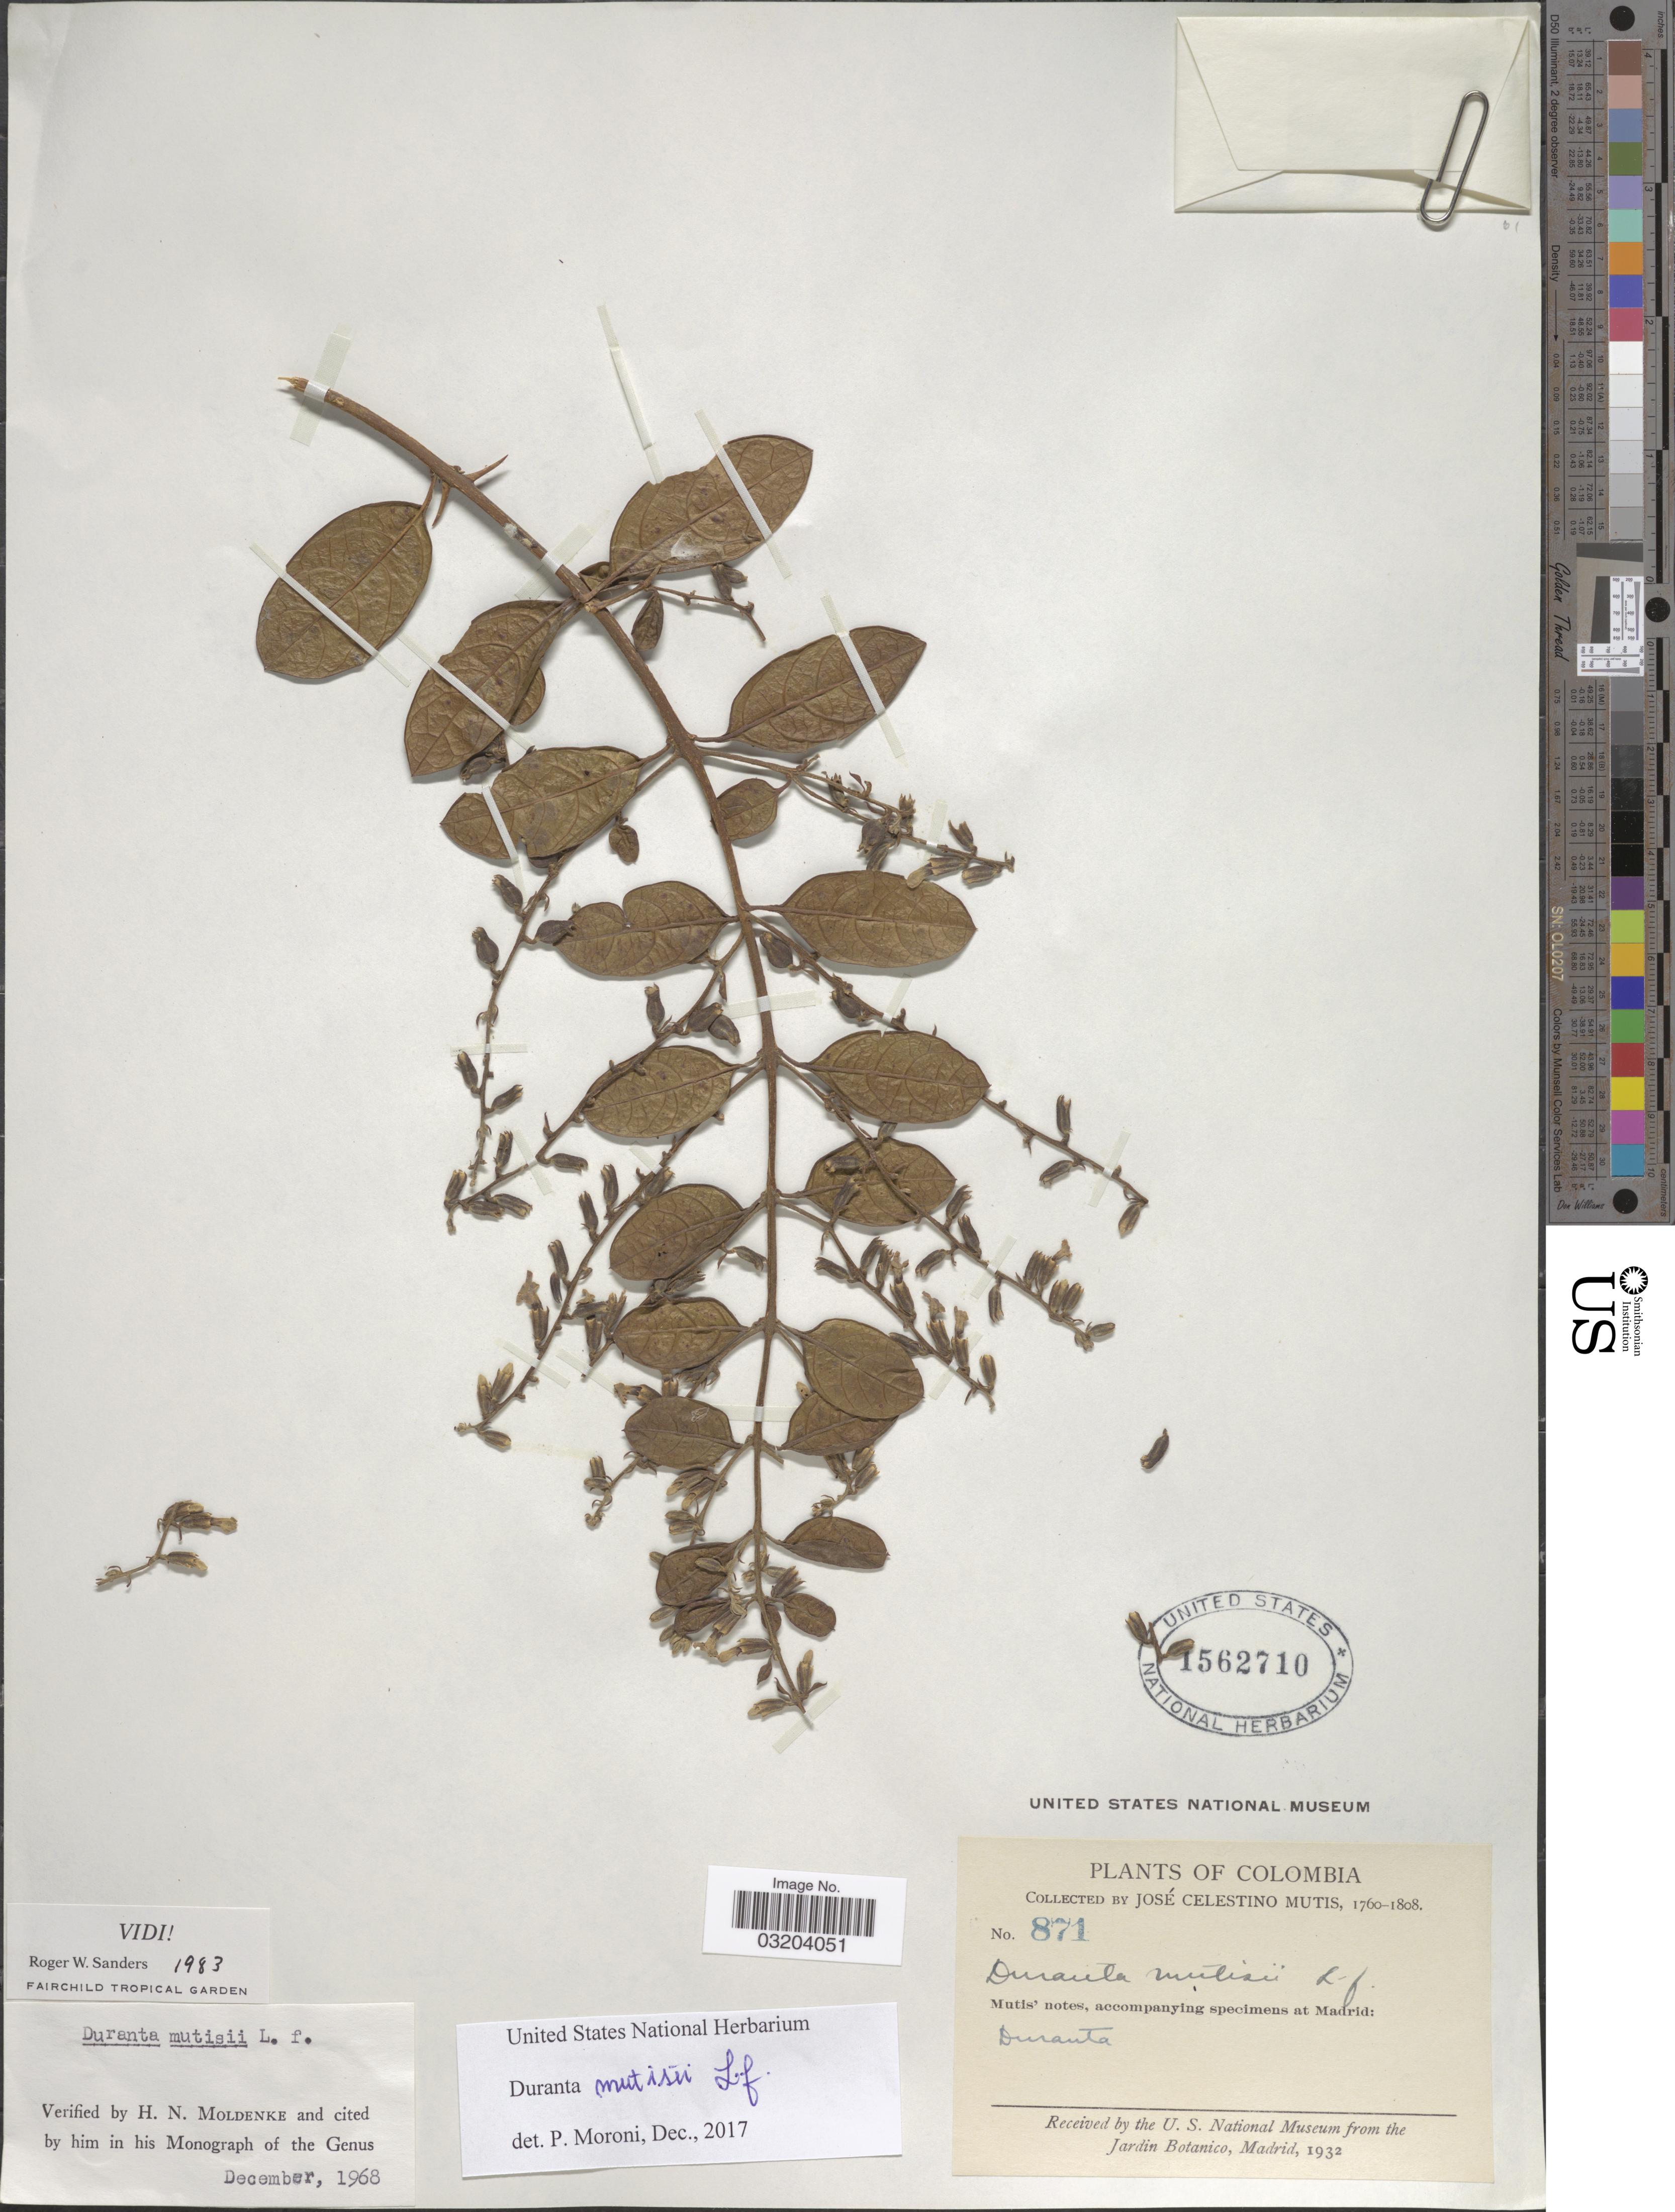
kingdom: Plantae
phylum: Tracheophyta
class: Magnoliopsida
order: Lamiales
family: Verbenaceae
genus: Duranta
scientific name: Duranta mutisii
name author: L. f.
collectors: J. C. B. Mutis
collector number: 871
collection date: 1760/1808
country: Colombia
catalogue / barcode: US 1562710